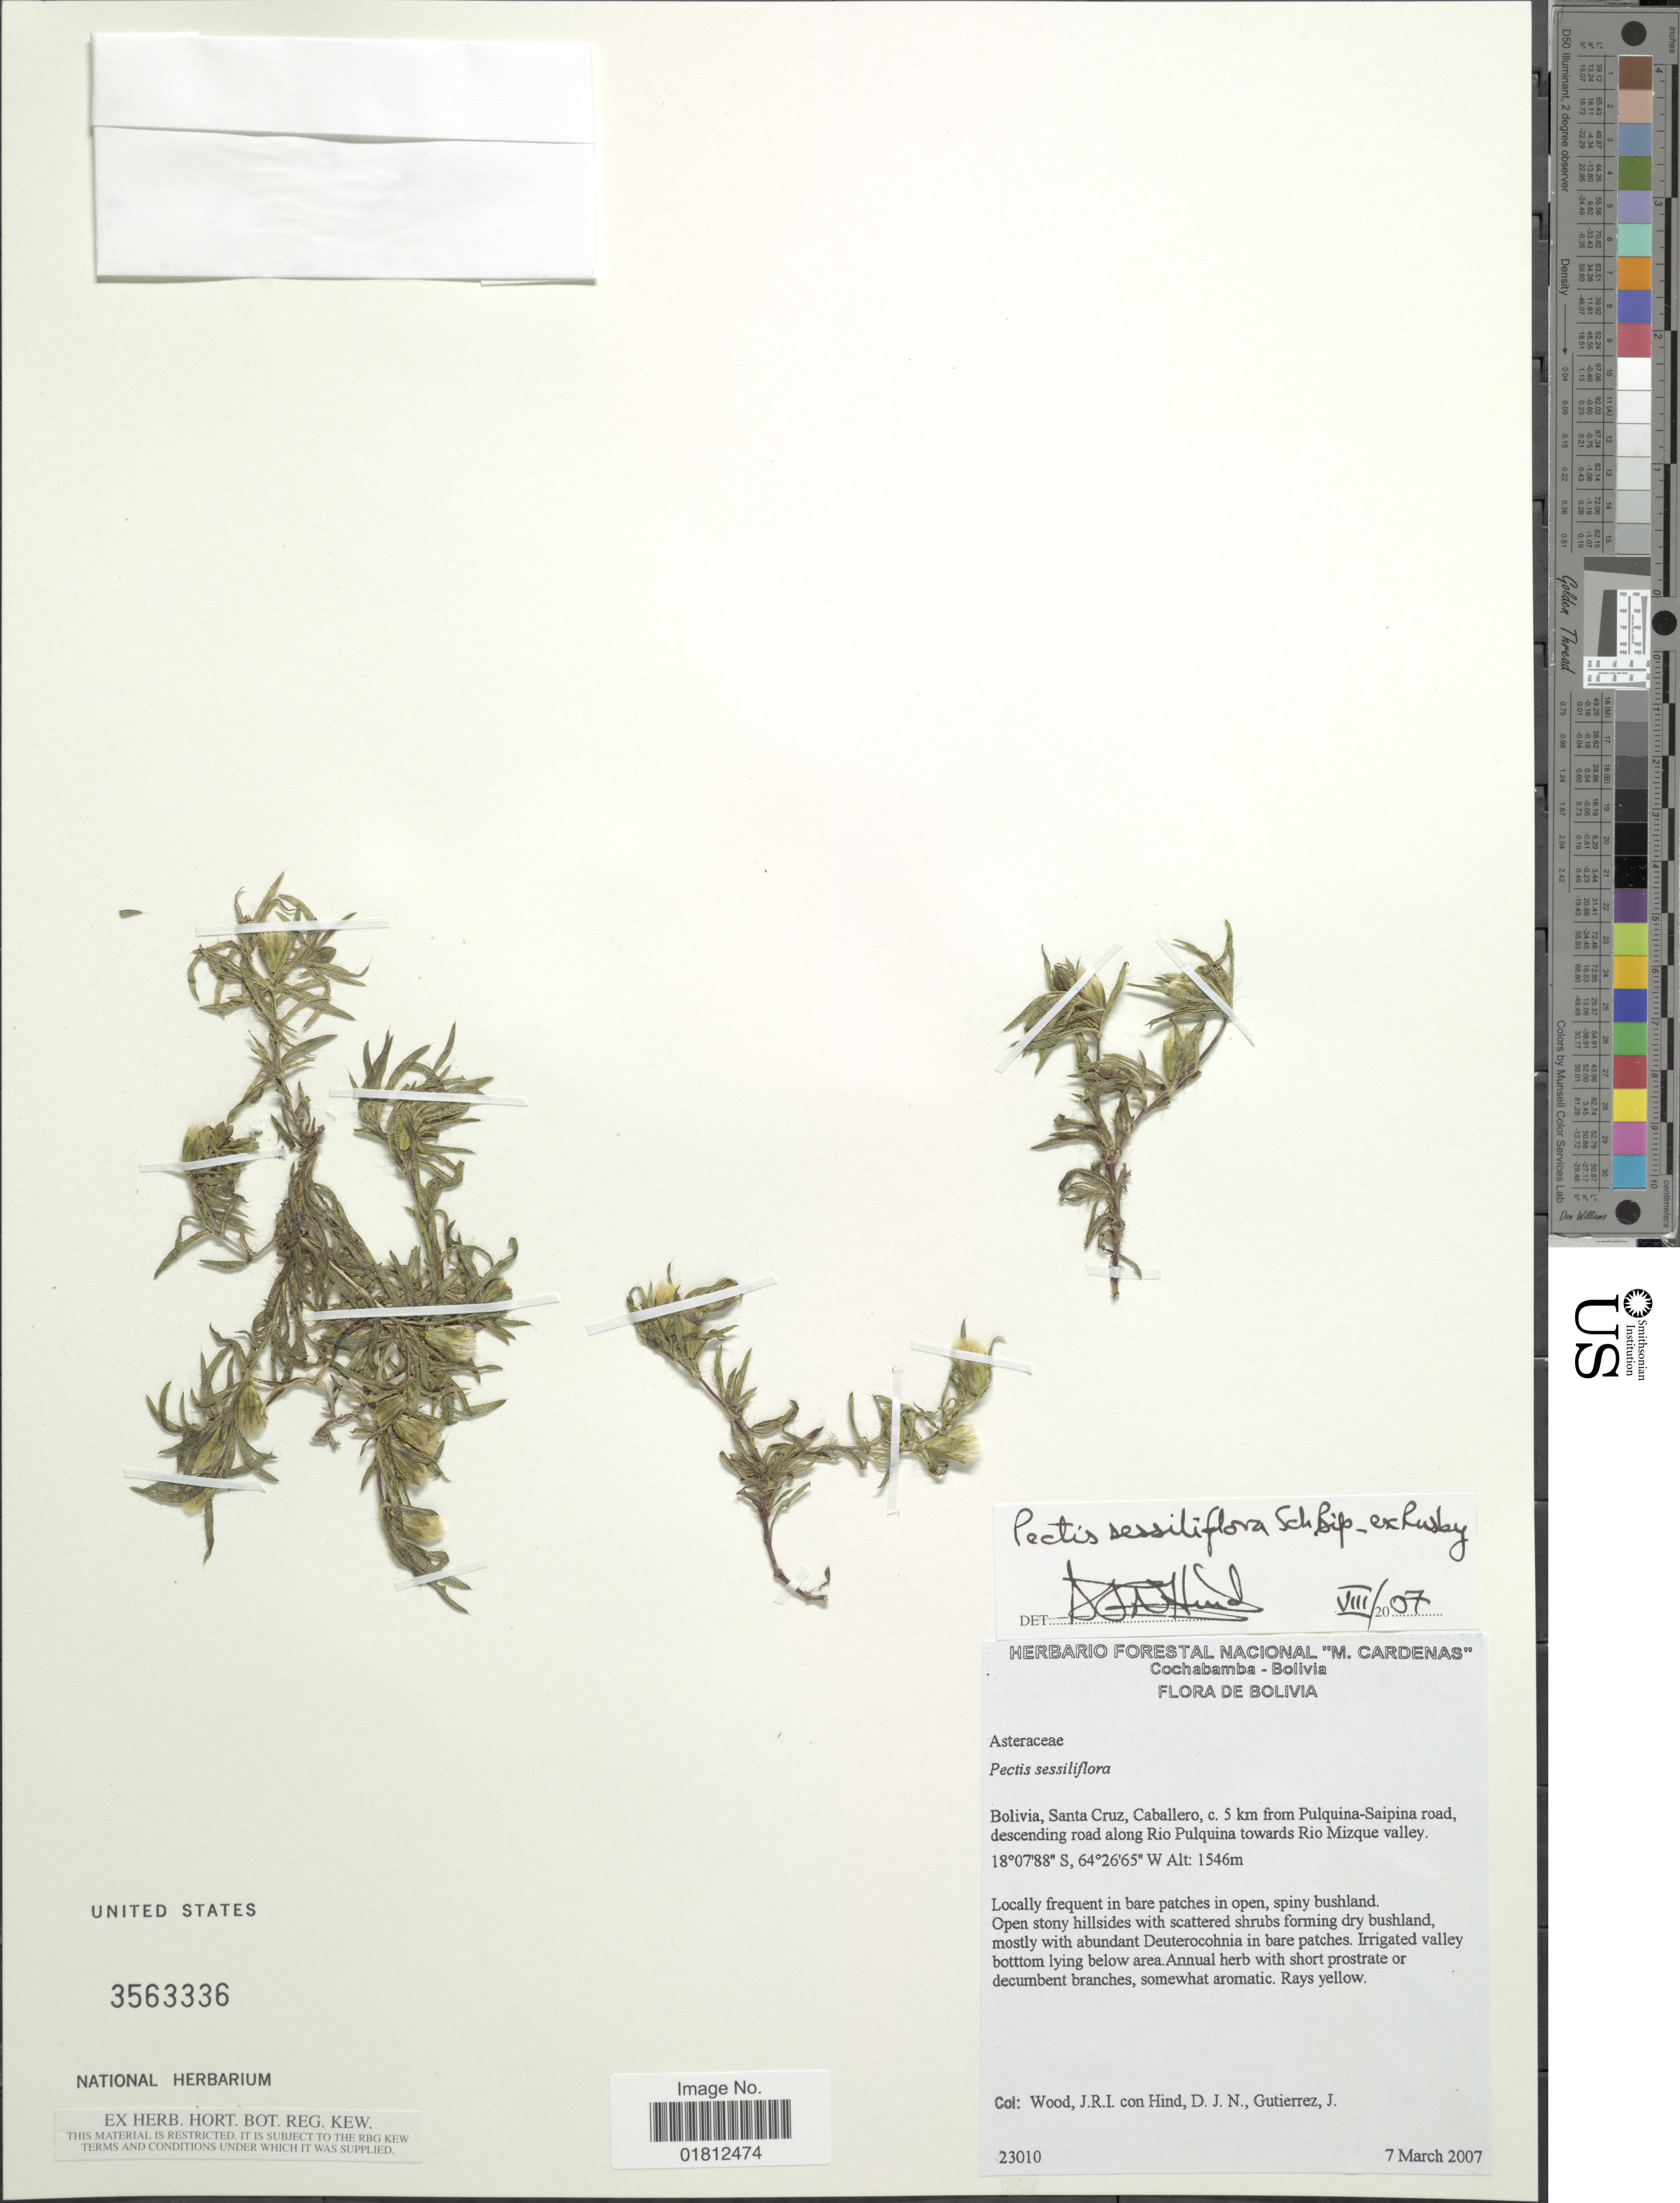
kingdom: Plantae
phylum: Tracheophyta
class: Magnoliopsida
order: Asterales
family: Asteraceae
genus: Pectis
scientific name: Pectis sessiliflora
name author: (Less.) Sch. Bip.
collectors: J. R. I. Wood, D. J. N. Hind & J. Gutierrez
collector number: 23010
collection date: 2007-03-07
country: Bolivia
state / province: Santa Cruz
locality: Caballero, c. 5 km from Pulquina-Saipina road, descending road along Rio Pulquina towards Rio Mizque valley, locally frequent in bare patches in open, spiny bushland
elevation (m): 1546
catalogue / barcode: US 356336